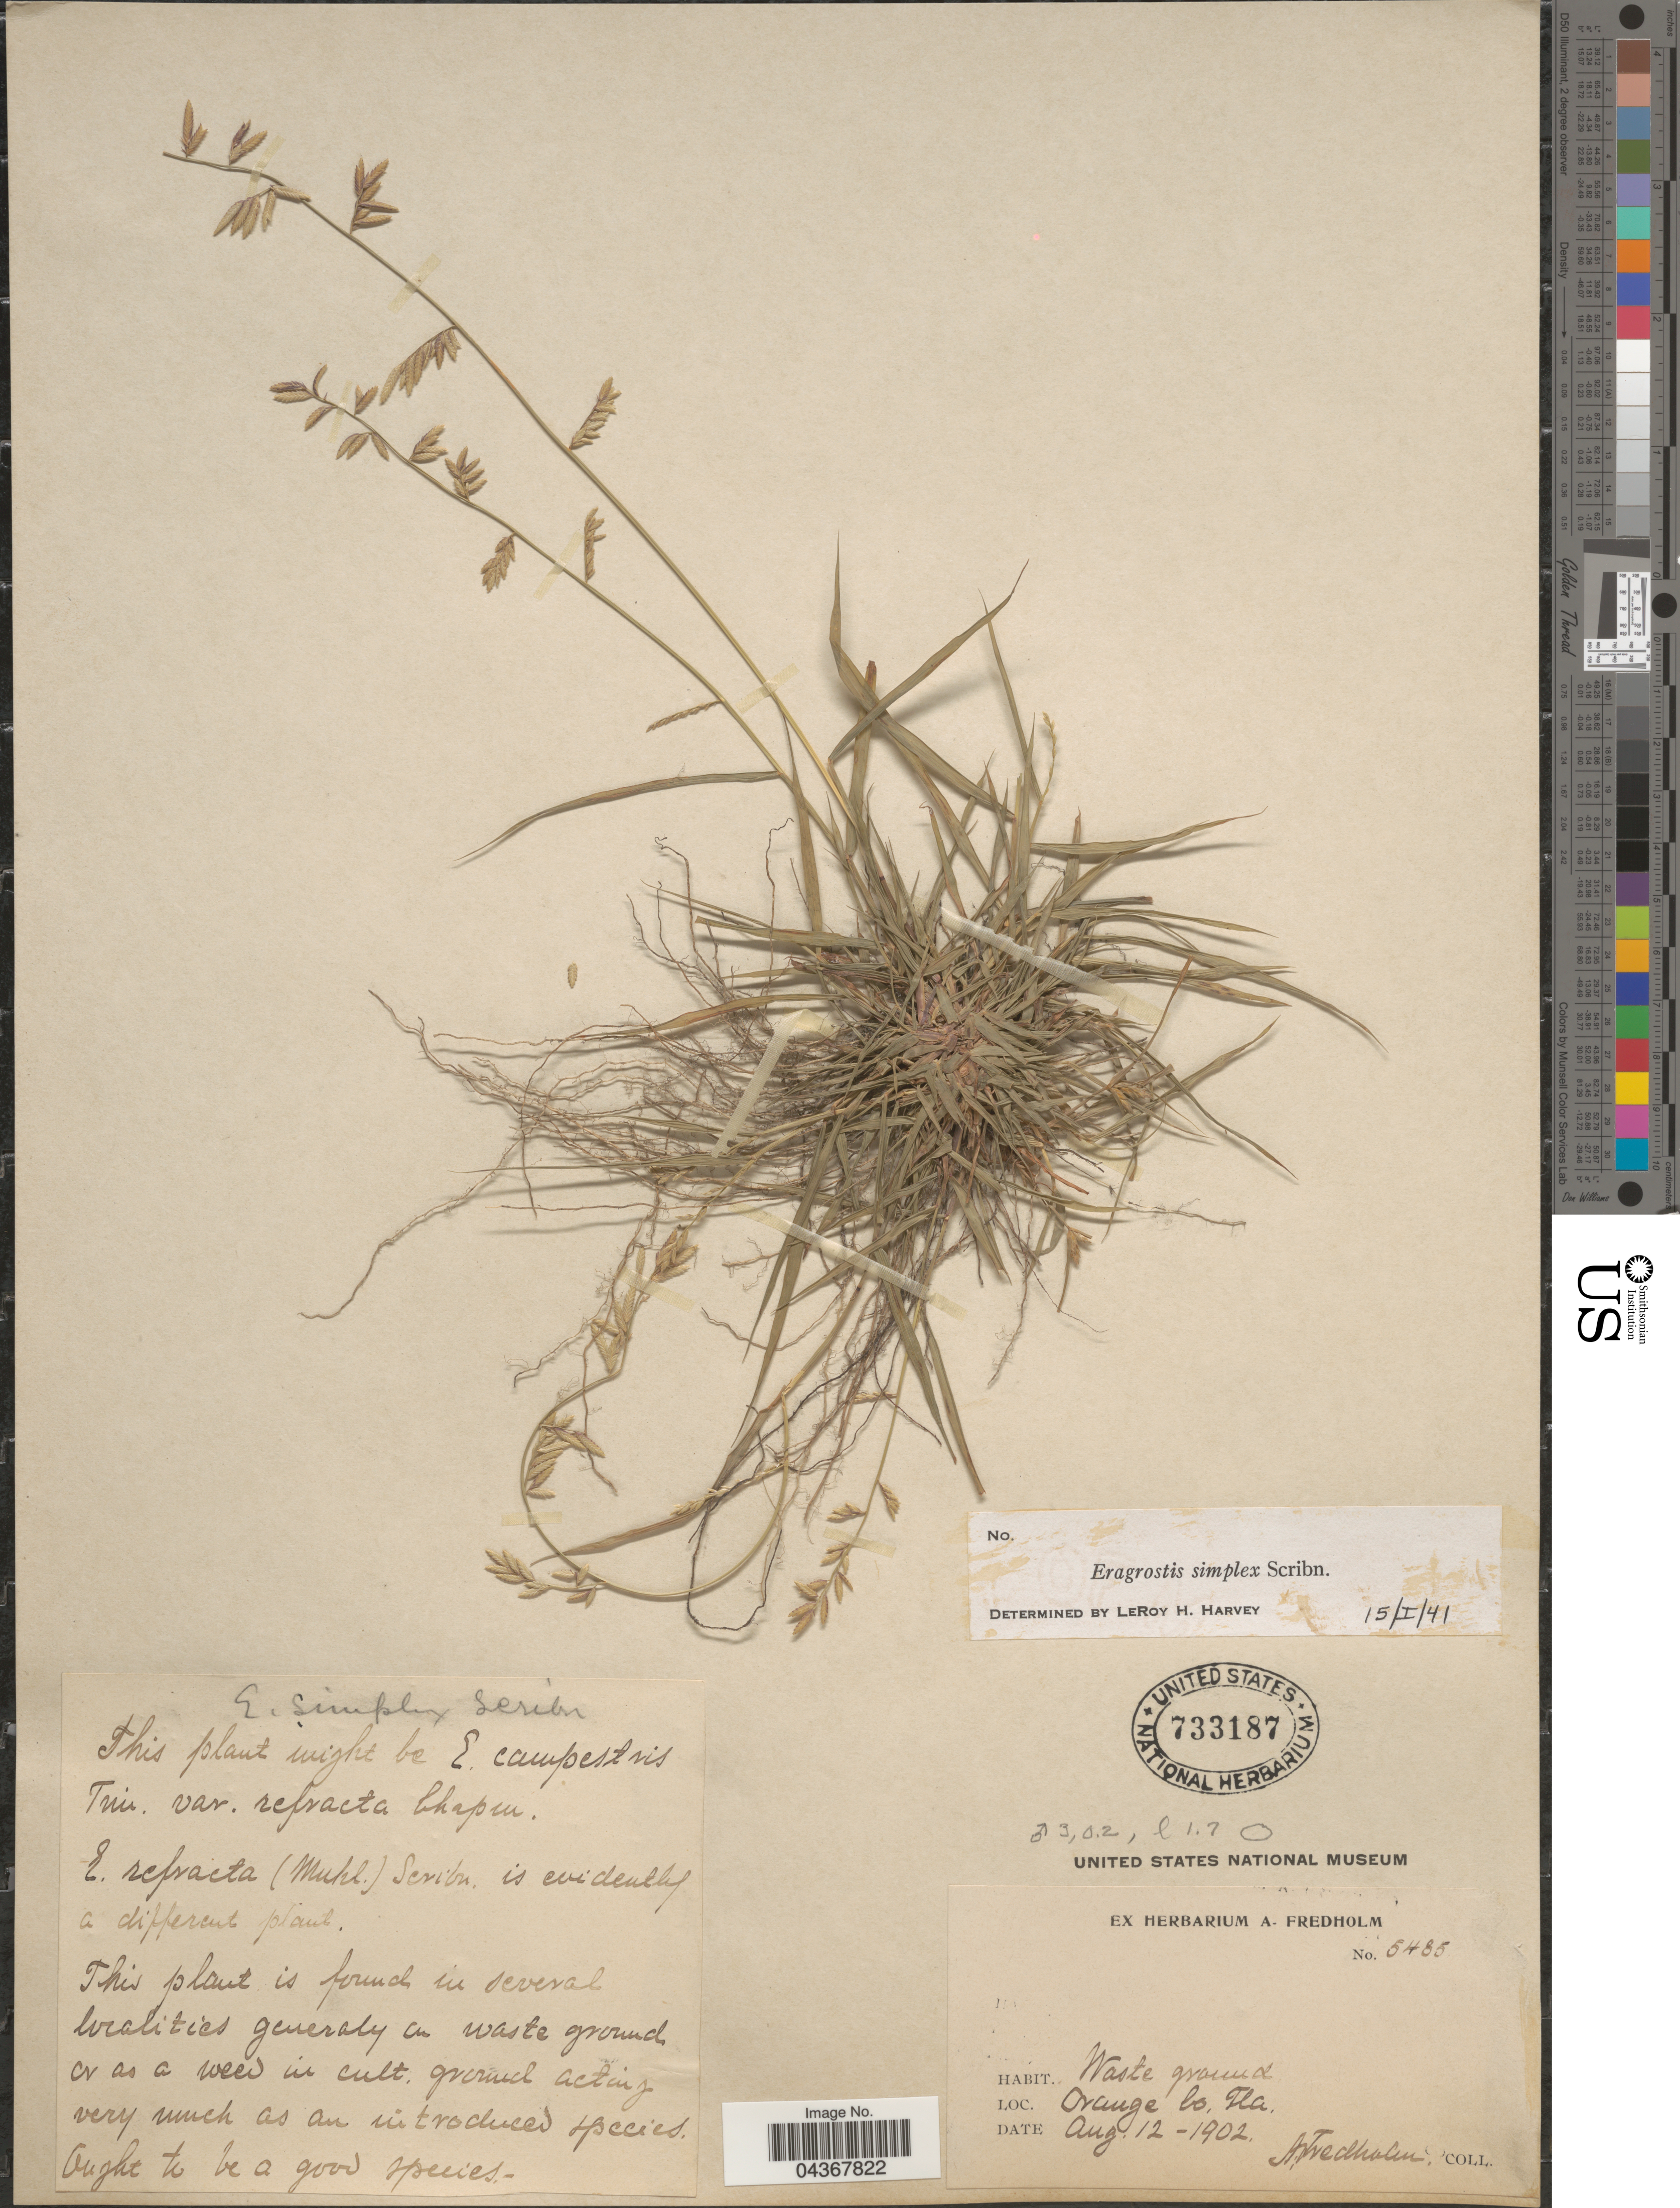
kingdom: Plantae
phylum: Tracheophyta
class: Liliopsida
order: Poales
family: Poaceae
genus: Eragrostis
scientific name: Eragrostis cumingii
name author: Steud.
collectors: A. Fredholm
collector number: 5485*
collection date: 1902-08-12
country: United States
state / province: Florida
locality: Orange Co.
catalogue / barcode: US 733187